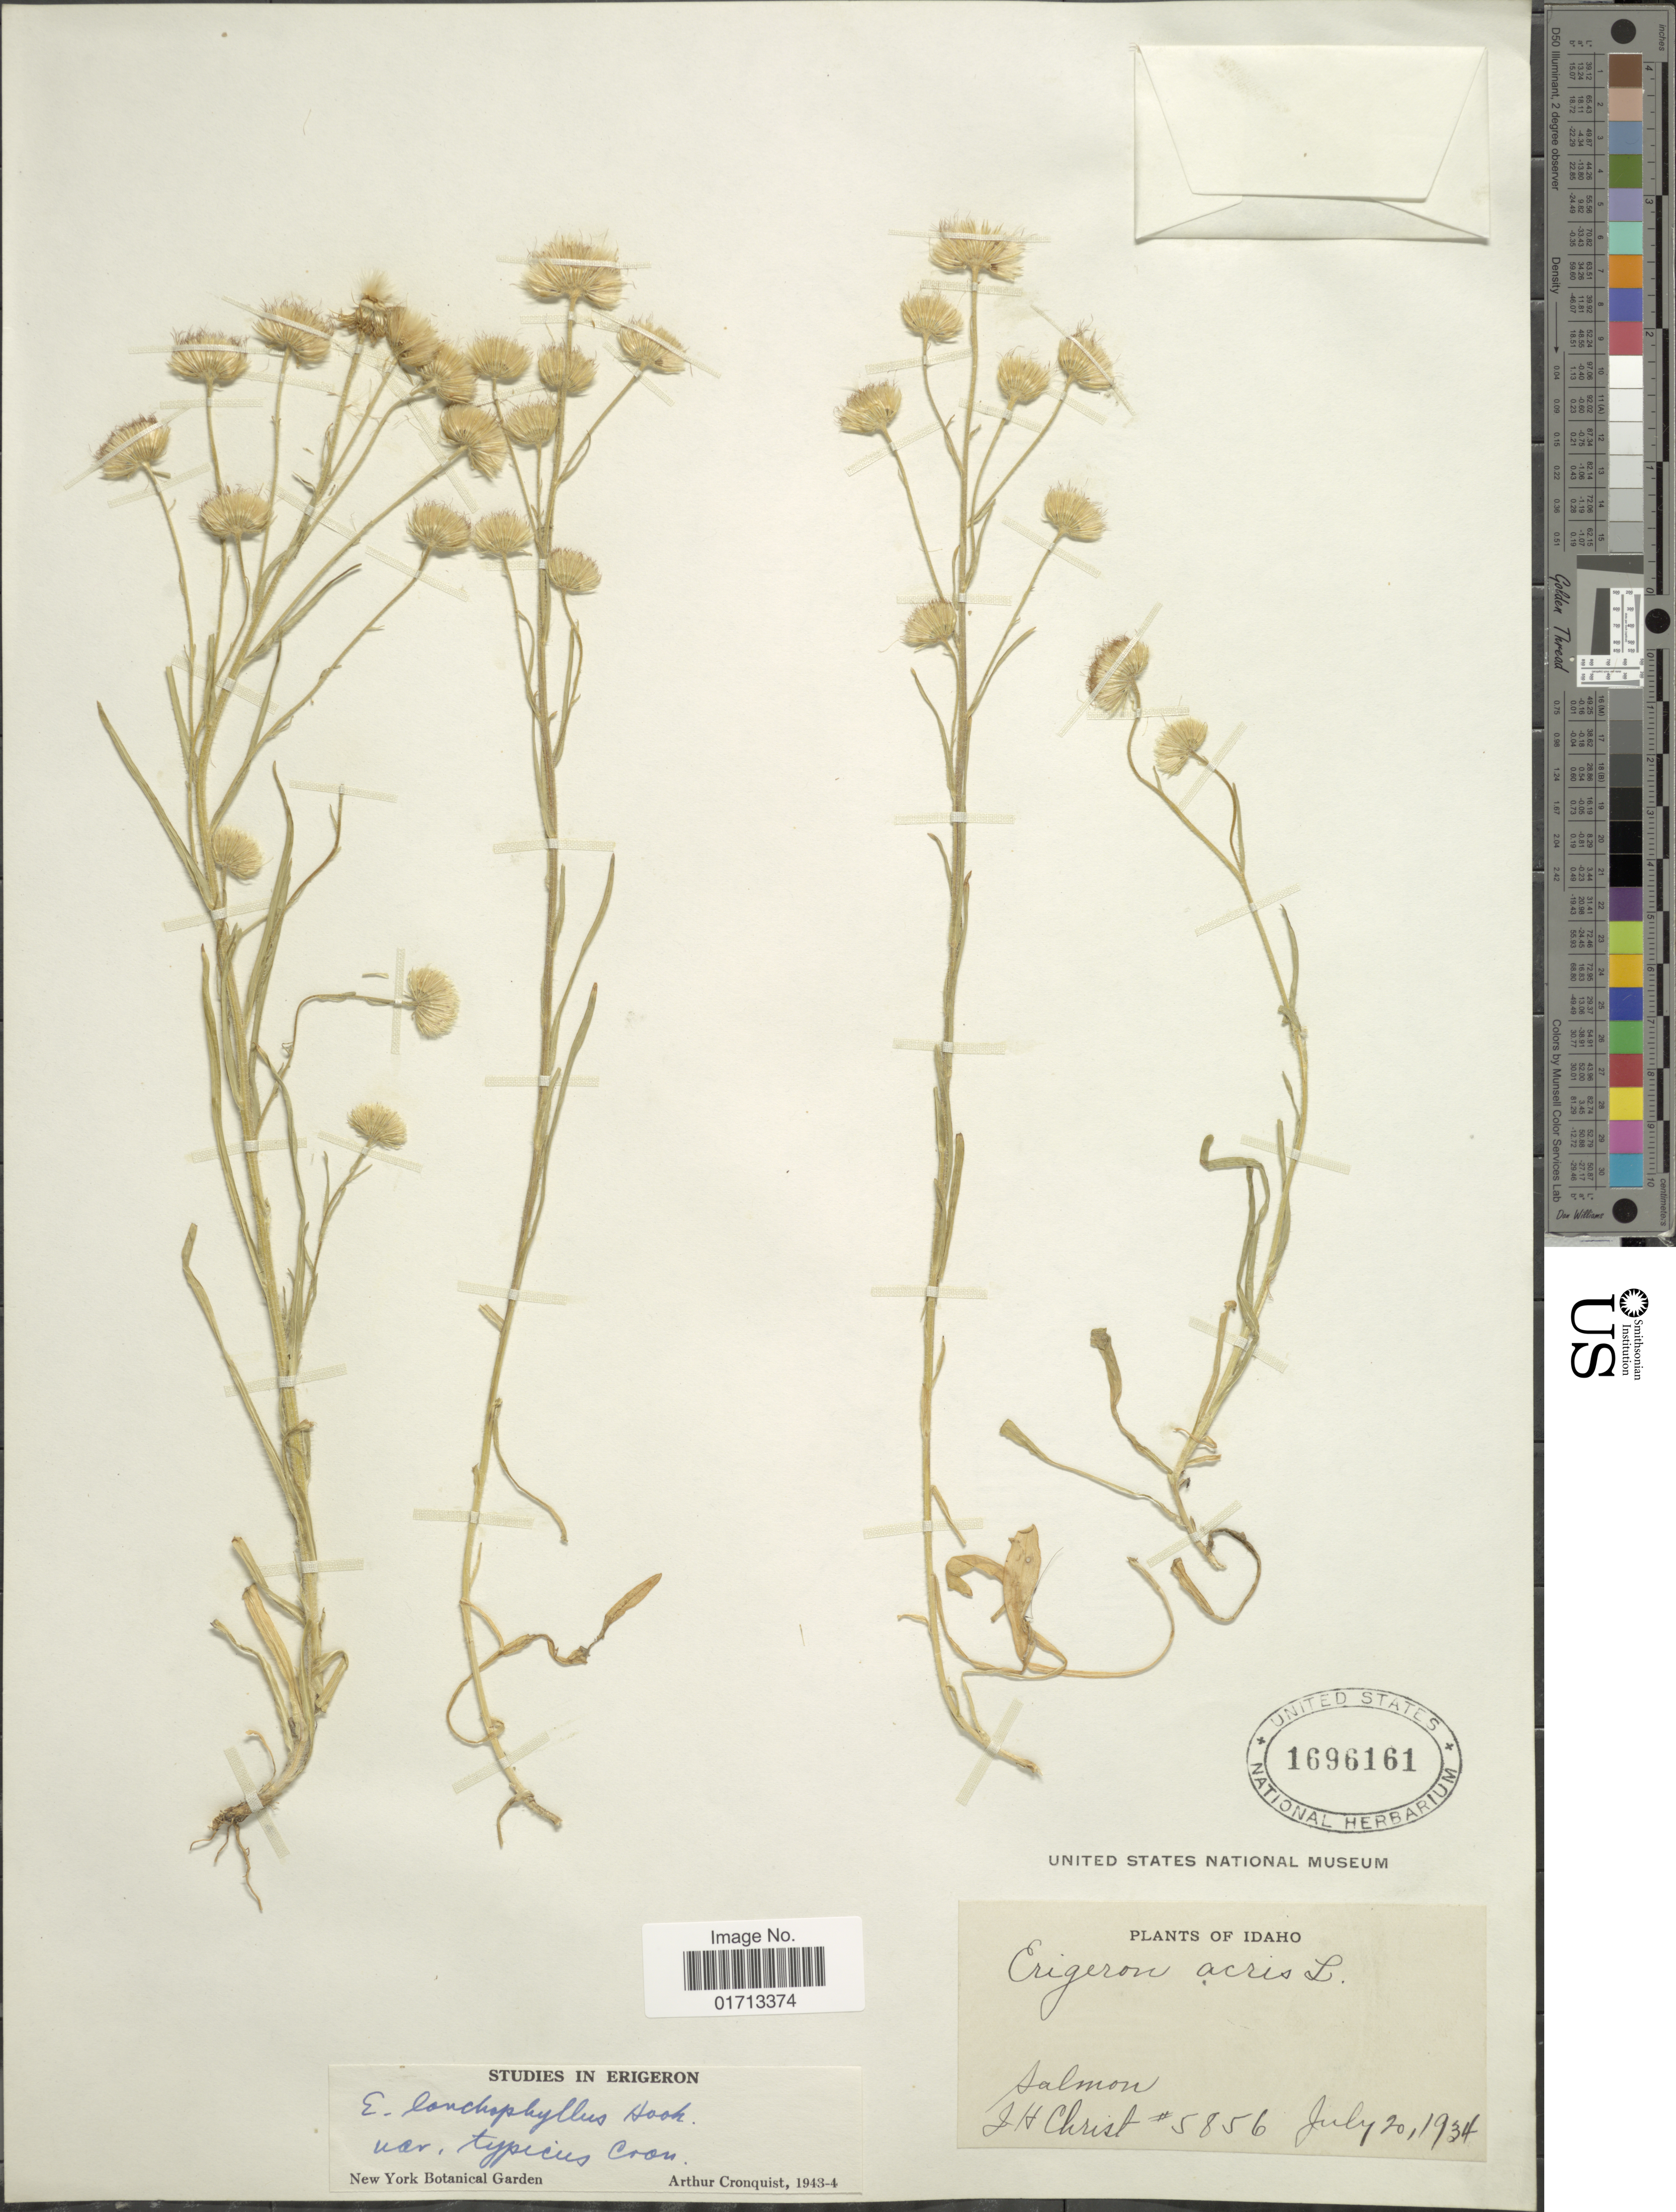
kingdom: Plantae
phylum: Tracheophyta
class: Magnoliopsida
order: Asterales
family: Asteraceae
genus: Erigeron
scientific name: Erigeron lonchophyllus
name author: Hook.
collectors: J. H. Christ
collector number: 5856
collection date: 1934-07-20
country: United States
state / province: Idaho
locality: Salmon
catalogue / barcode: US 1696161